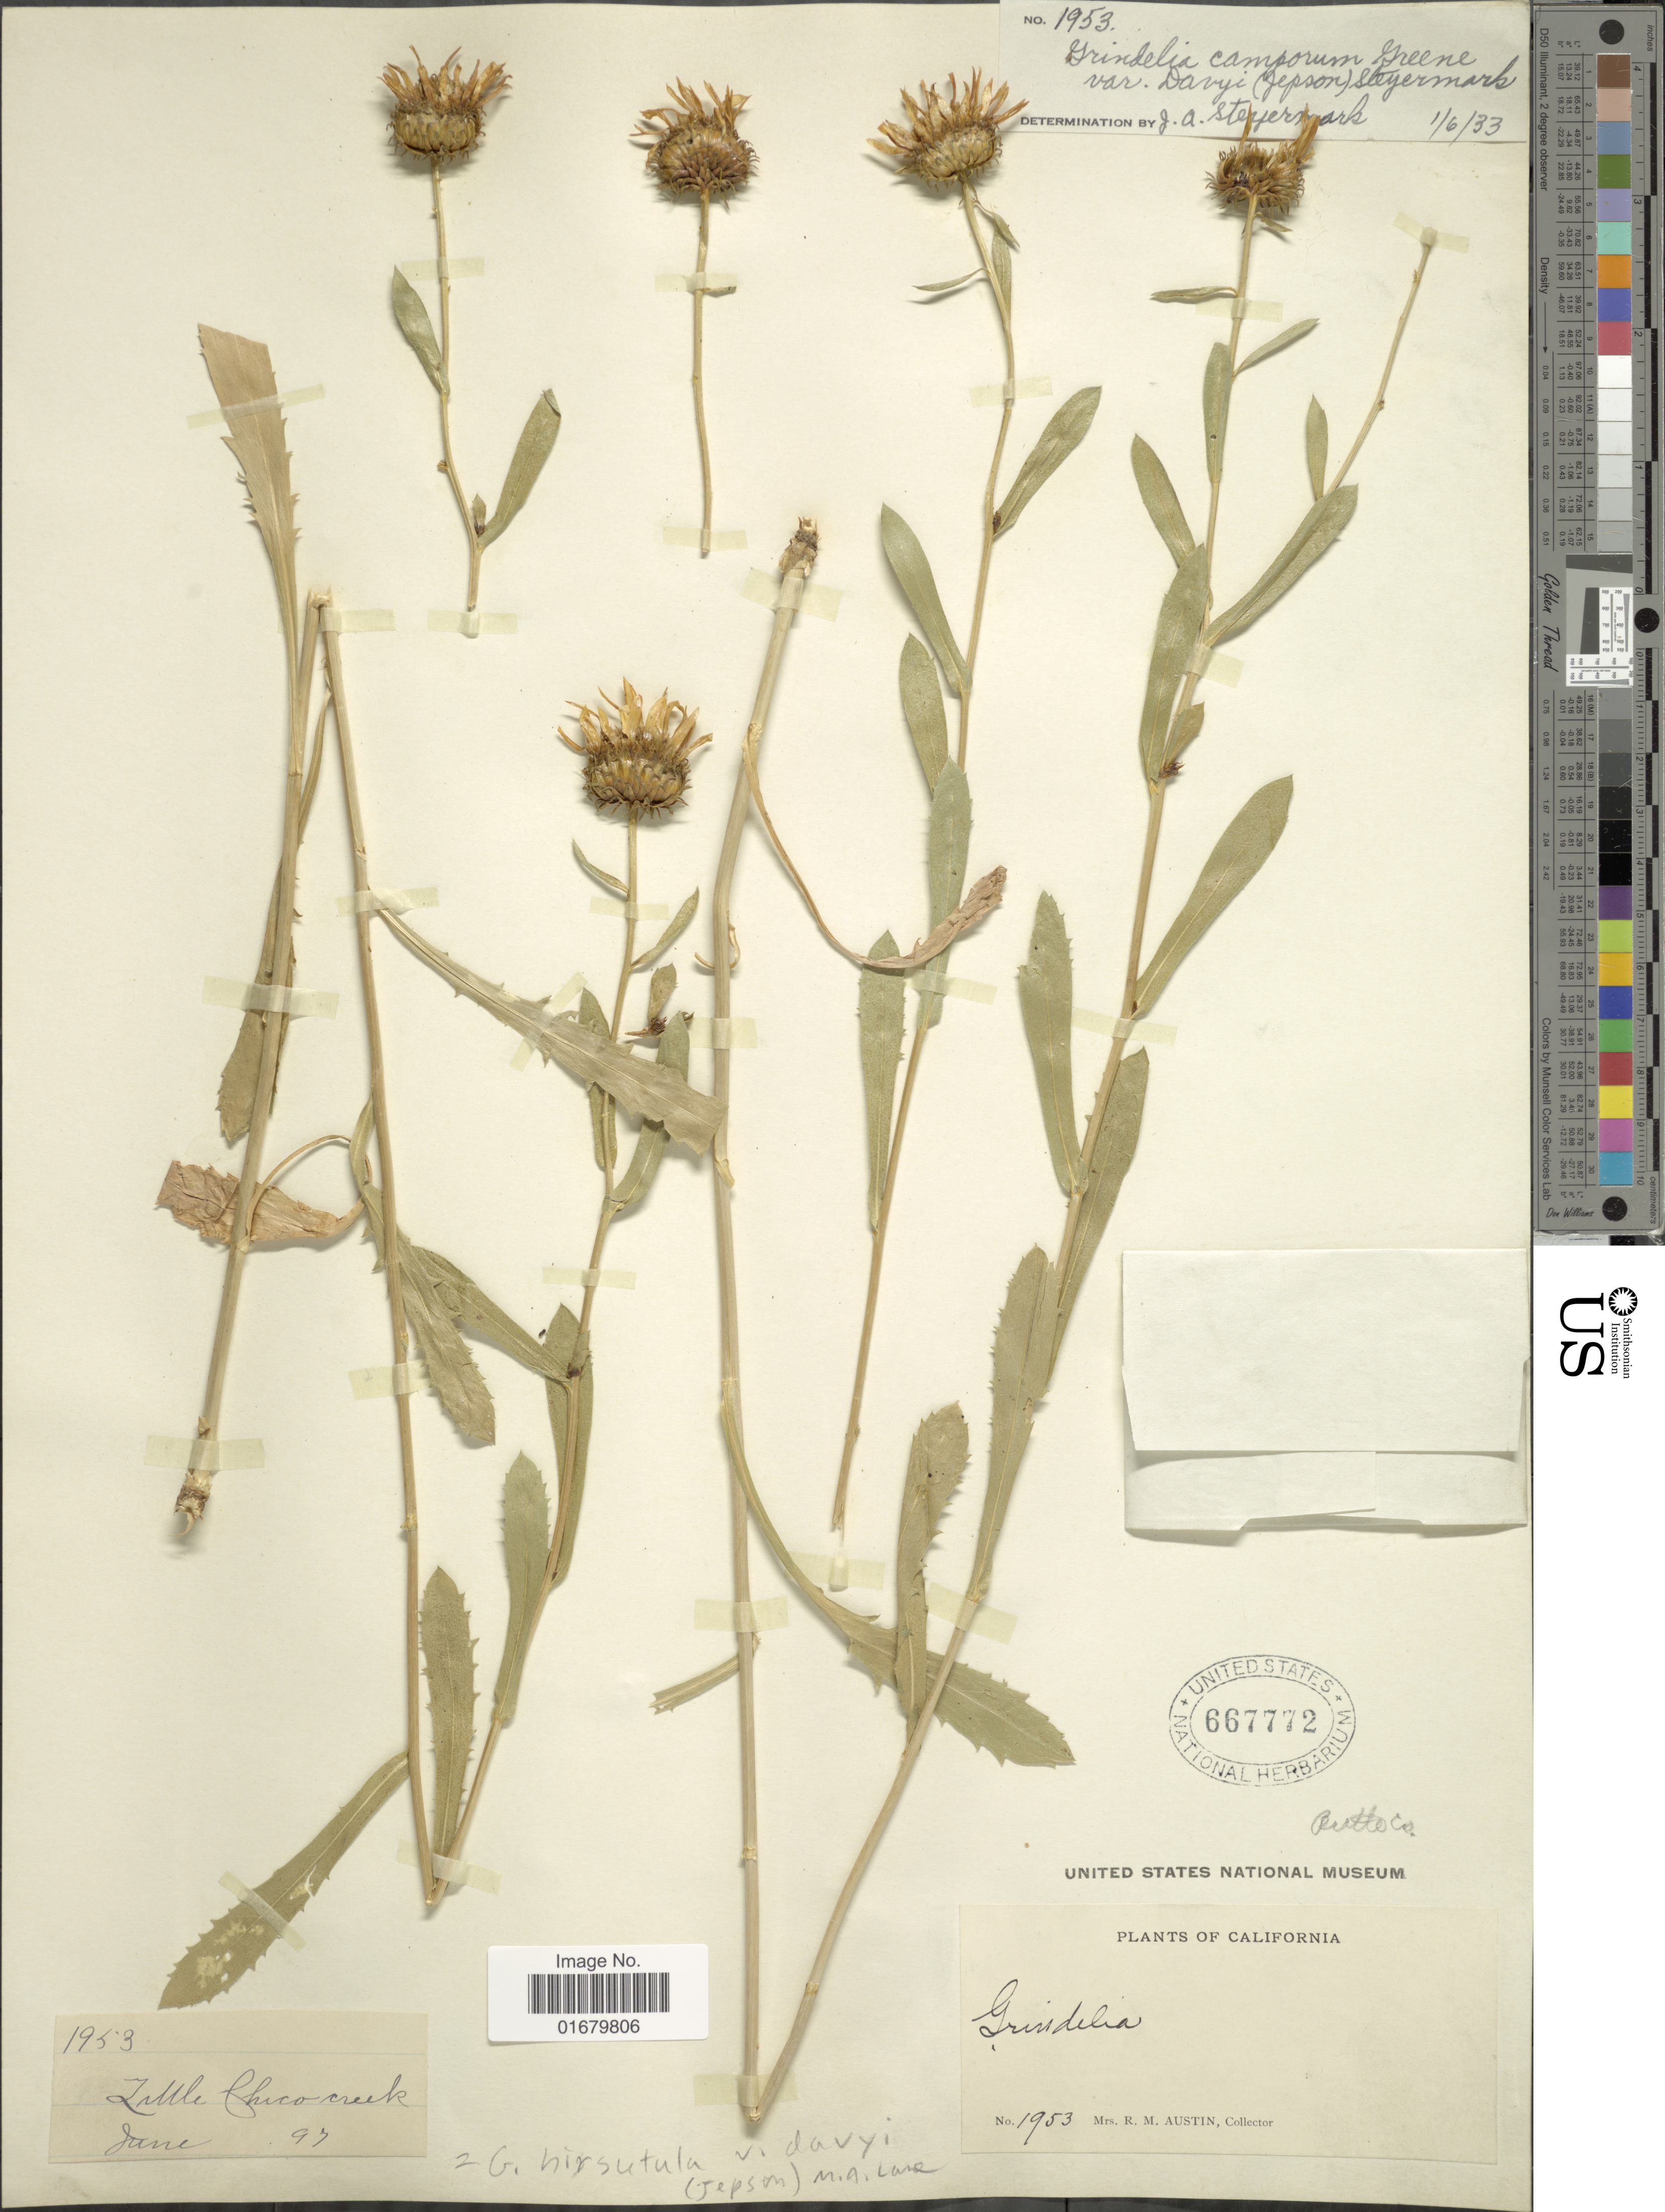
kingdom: Plantae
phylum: Tracheophyta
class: Magnoliopsida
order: Asterales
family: Asteraceae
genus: Grindelia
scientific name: Grindelia hirsutula var. davyi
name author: (Jeps.) M.A. Lane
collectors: R. Austin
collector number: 1953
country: United States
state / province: California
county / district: Butte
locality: Little Chico Creek.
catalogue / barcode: US 667772